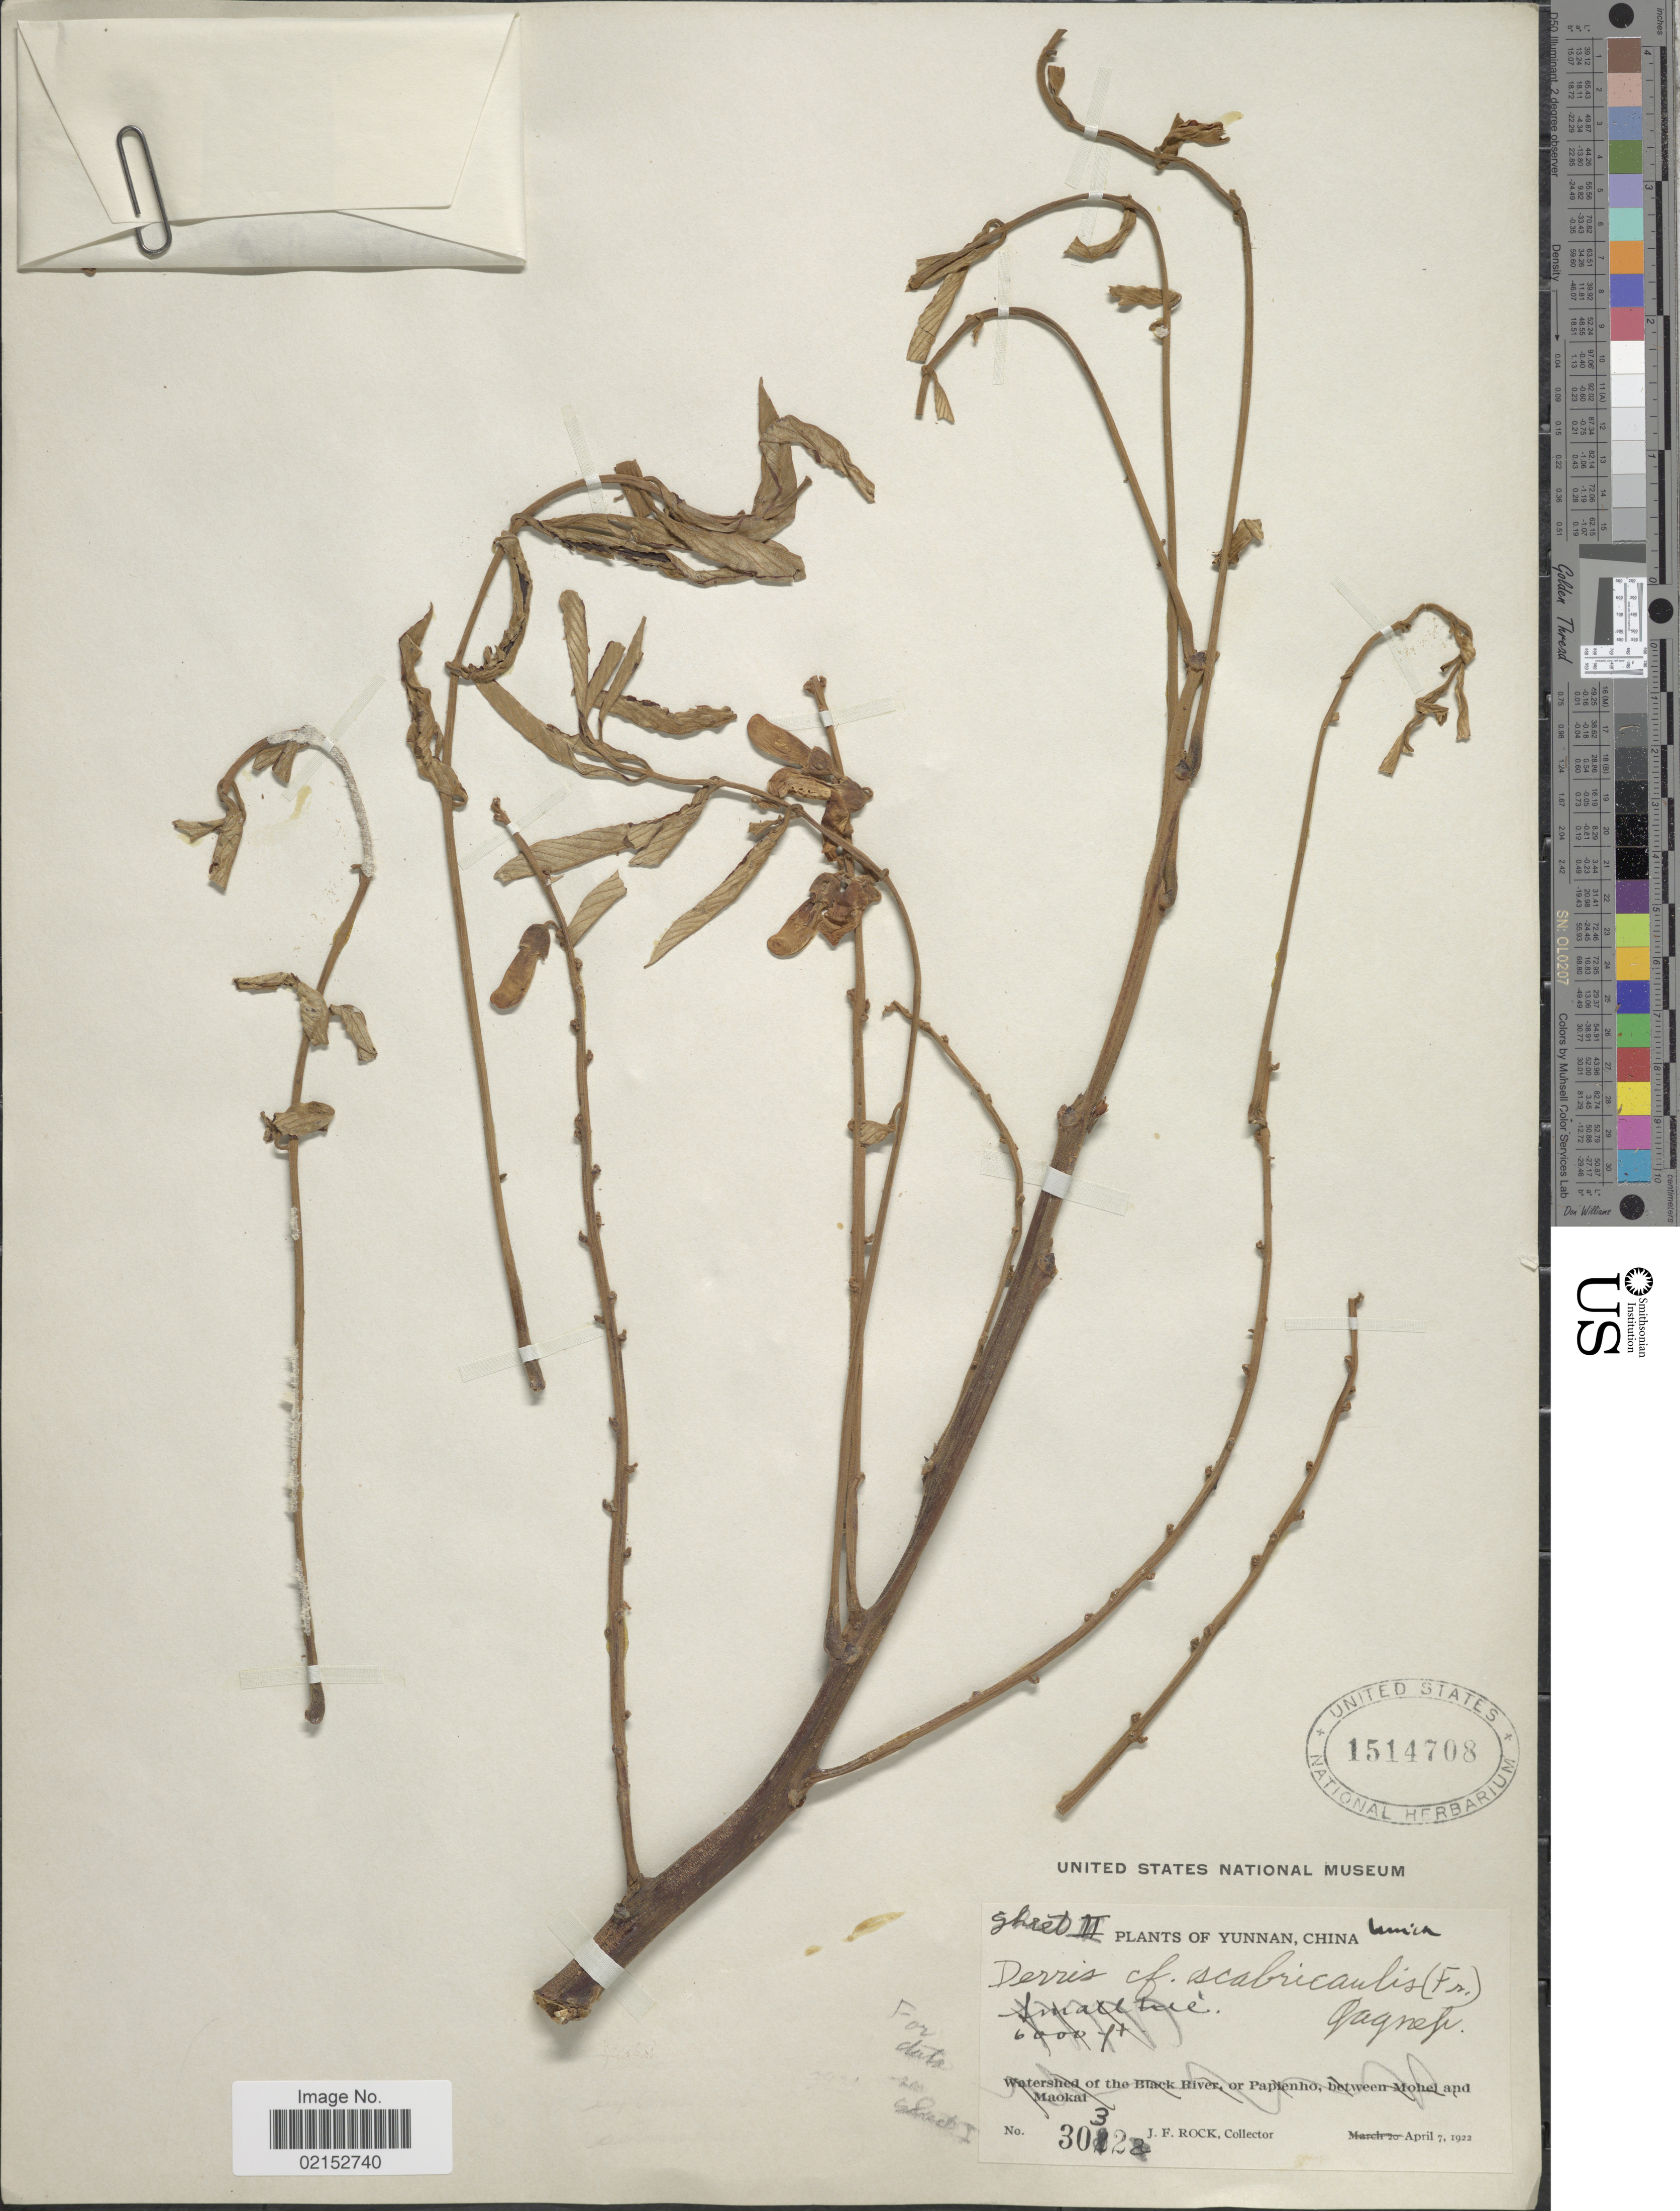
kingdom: Plantae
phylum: Tracheophyta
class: Magnoliopsida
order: Fabales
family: Fabaceae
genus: Derris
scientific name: Derris scabricaulis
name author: (Franch.) Gagnep.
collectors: J. Rock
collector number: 30322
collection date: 1922-04-07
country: China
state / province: Yunnan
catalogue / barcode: US 1514708